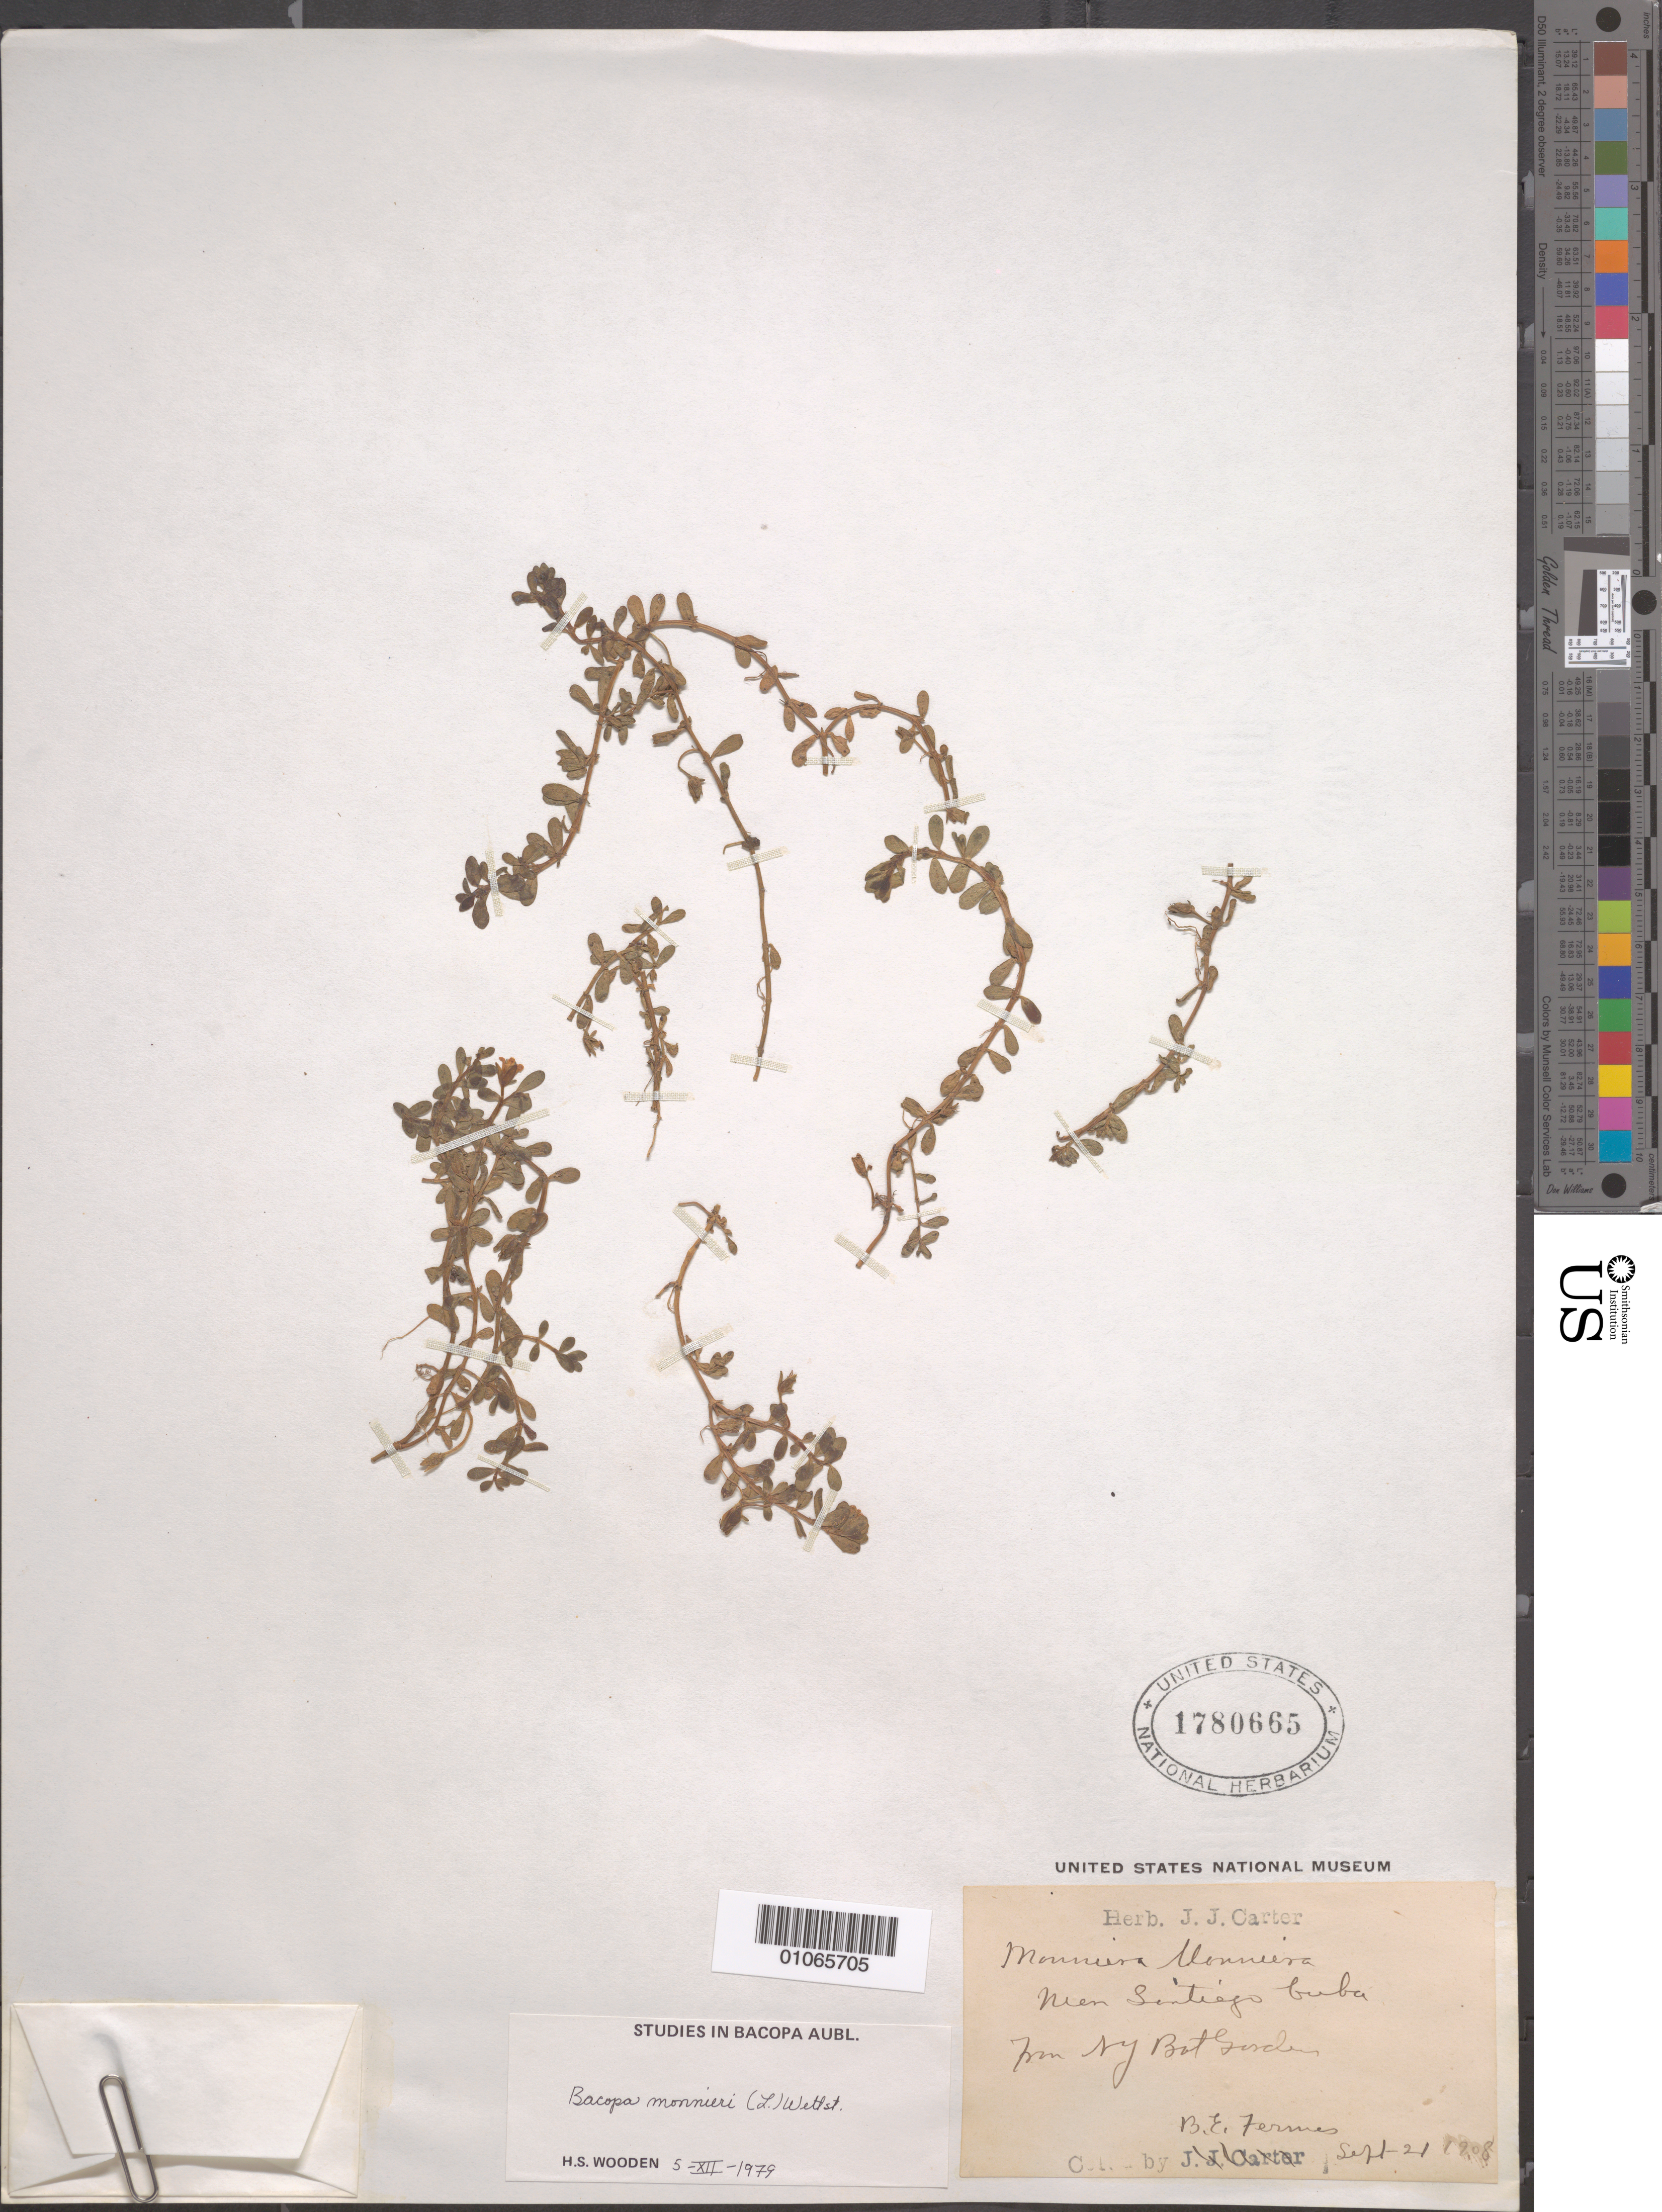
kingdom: Plantae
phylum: Tracheophyta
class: Magnoliopsida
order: Lamiales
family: Plantaginaceae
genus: Bacopa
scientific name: Bacopa monnieri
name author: (L.) Pennell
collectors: B. Fernes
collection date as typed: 21 Sep 1908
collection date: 1908-09-21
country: Cuba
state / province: Santiago de Cuba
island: Cuba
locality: Santiago de Cuba [Oriente]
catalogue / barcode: US 1780665